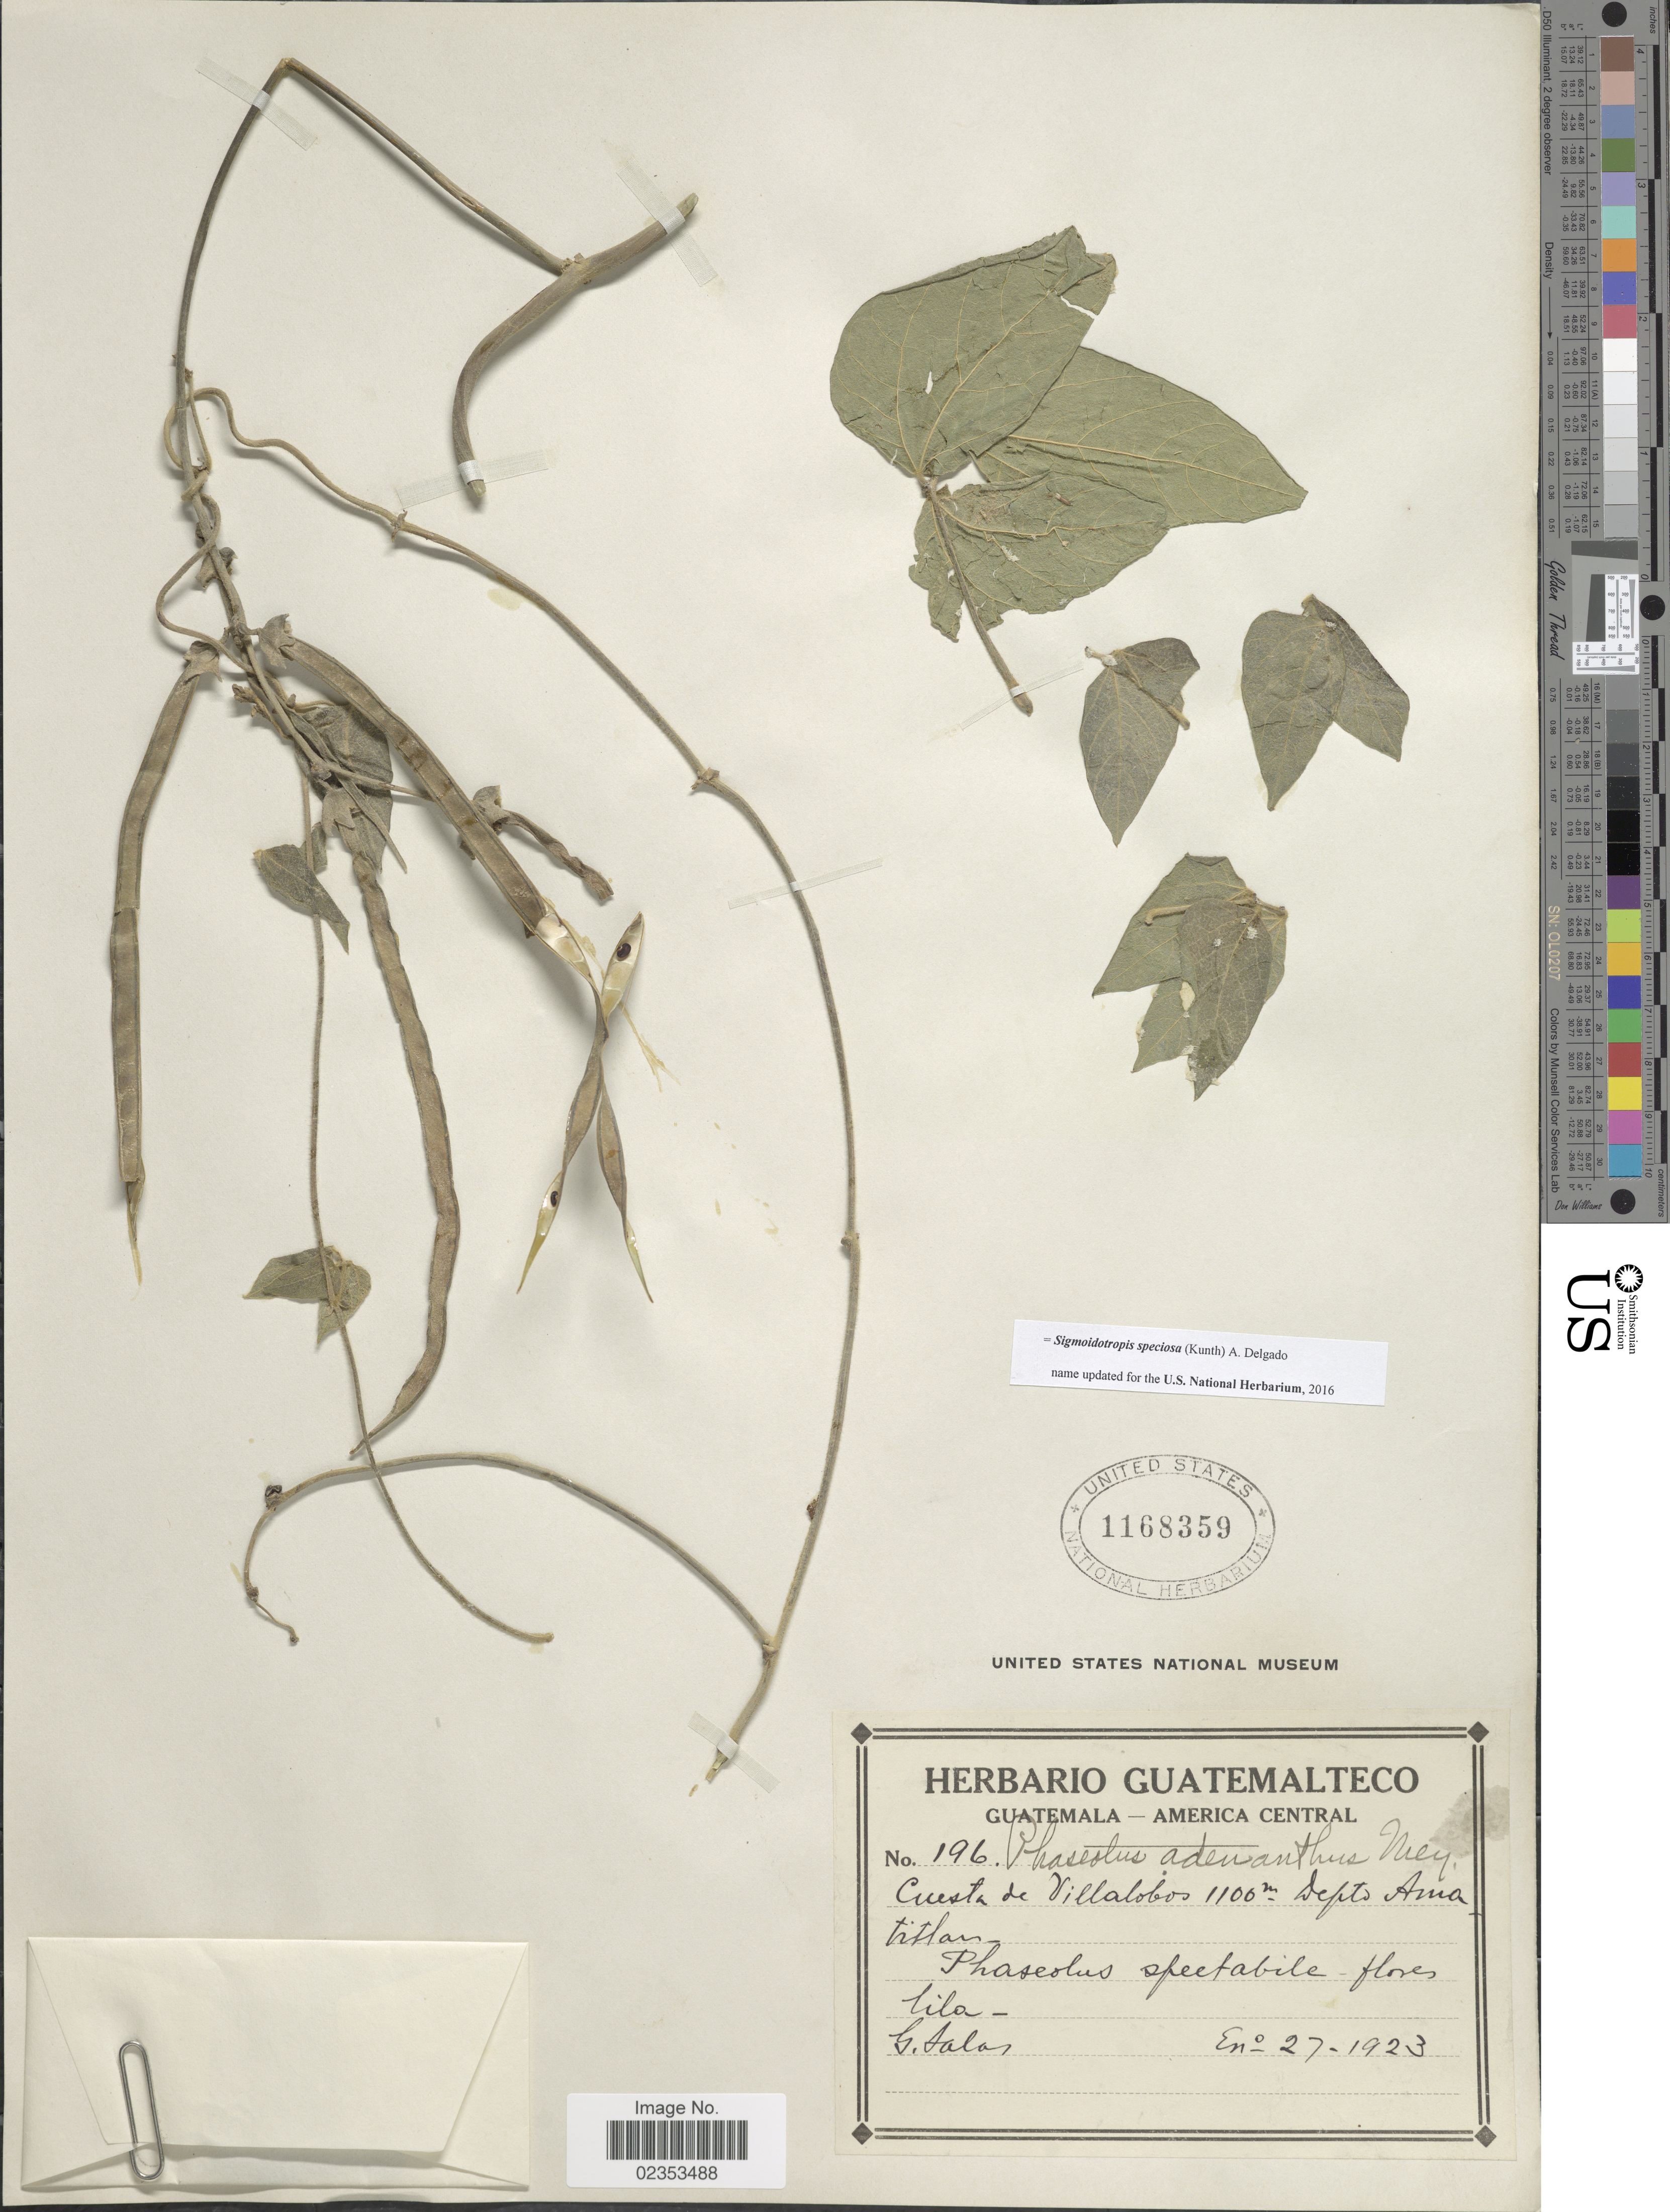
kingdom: Plantae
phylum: Tracheophyta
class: Magnoliopsida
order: Fabales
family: Fabaceae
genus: Sigmoidotropis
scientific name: Sigmoidotropis speciosa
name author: (Kunth) A. Delgado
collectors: G. Salas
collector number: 196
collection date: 1923-01-27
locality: Cuesta de Villalobos, Depto. Amatitlan.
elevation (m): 1100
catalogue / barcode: US 1168359